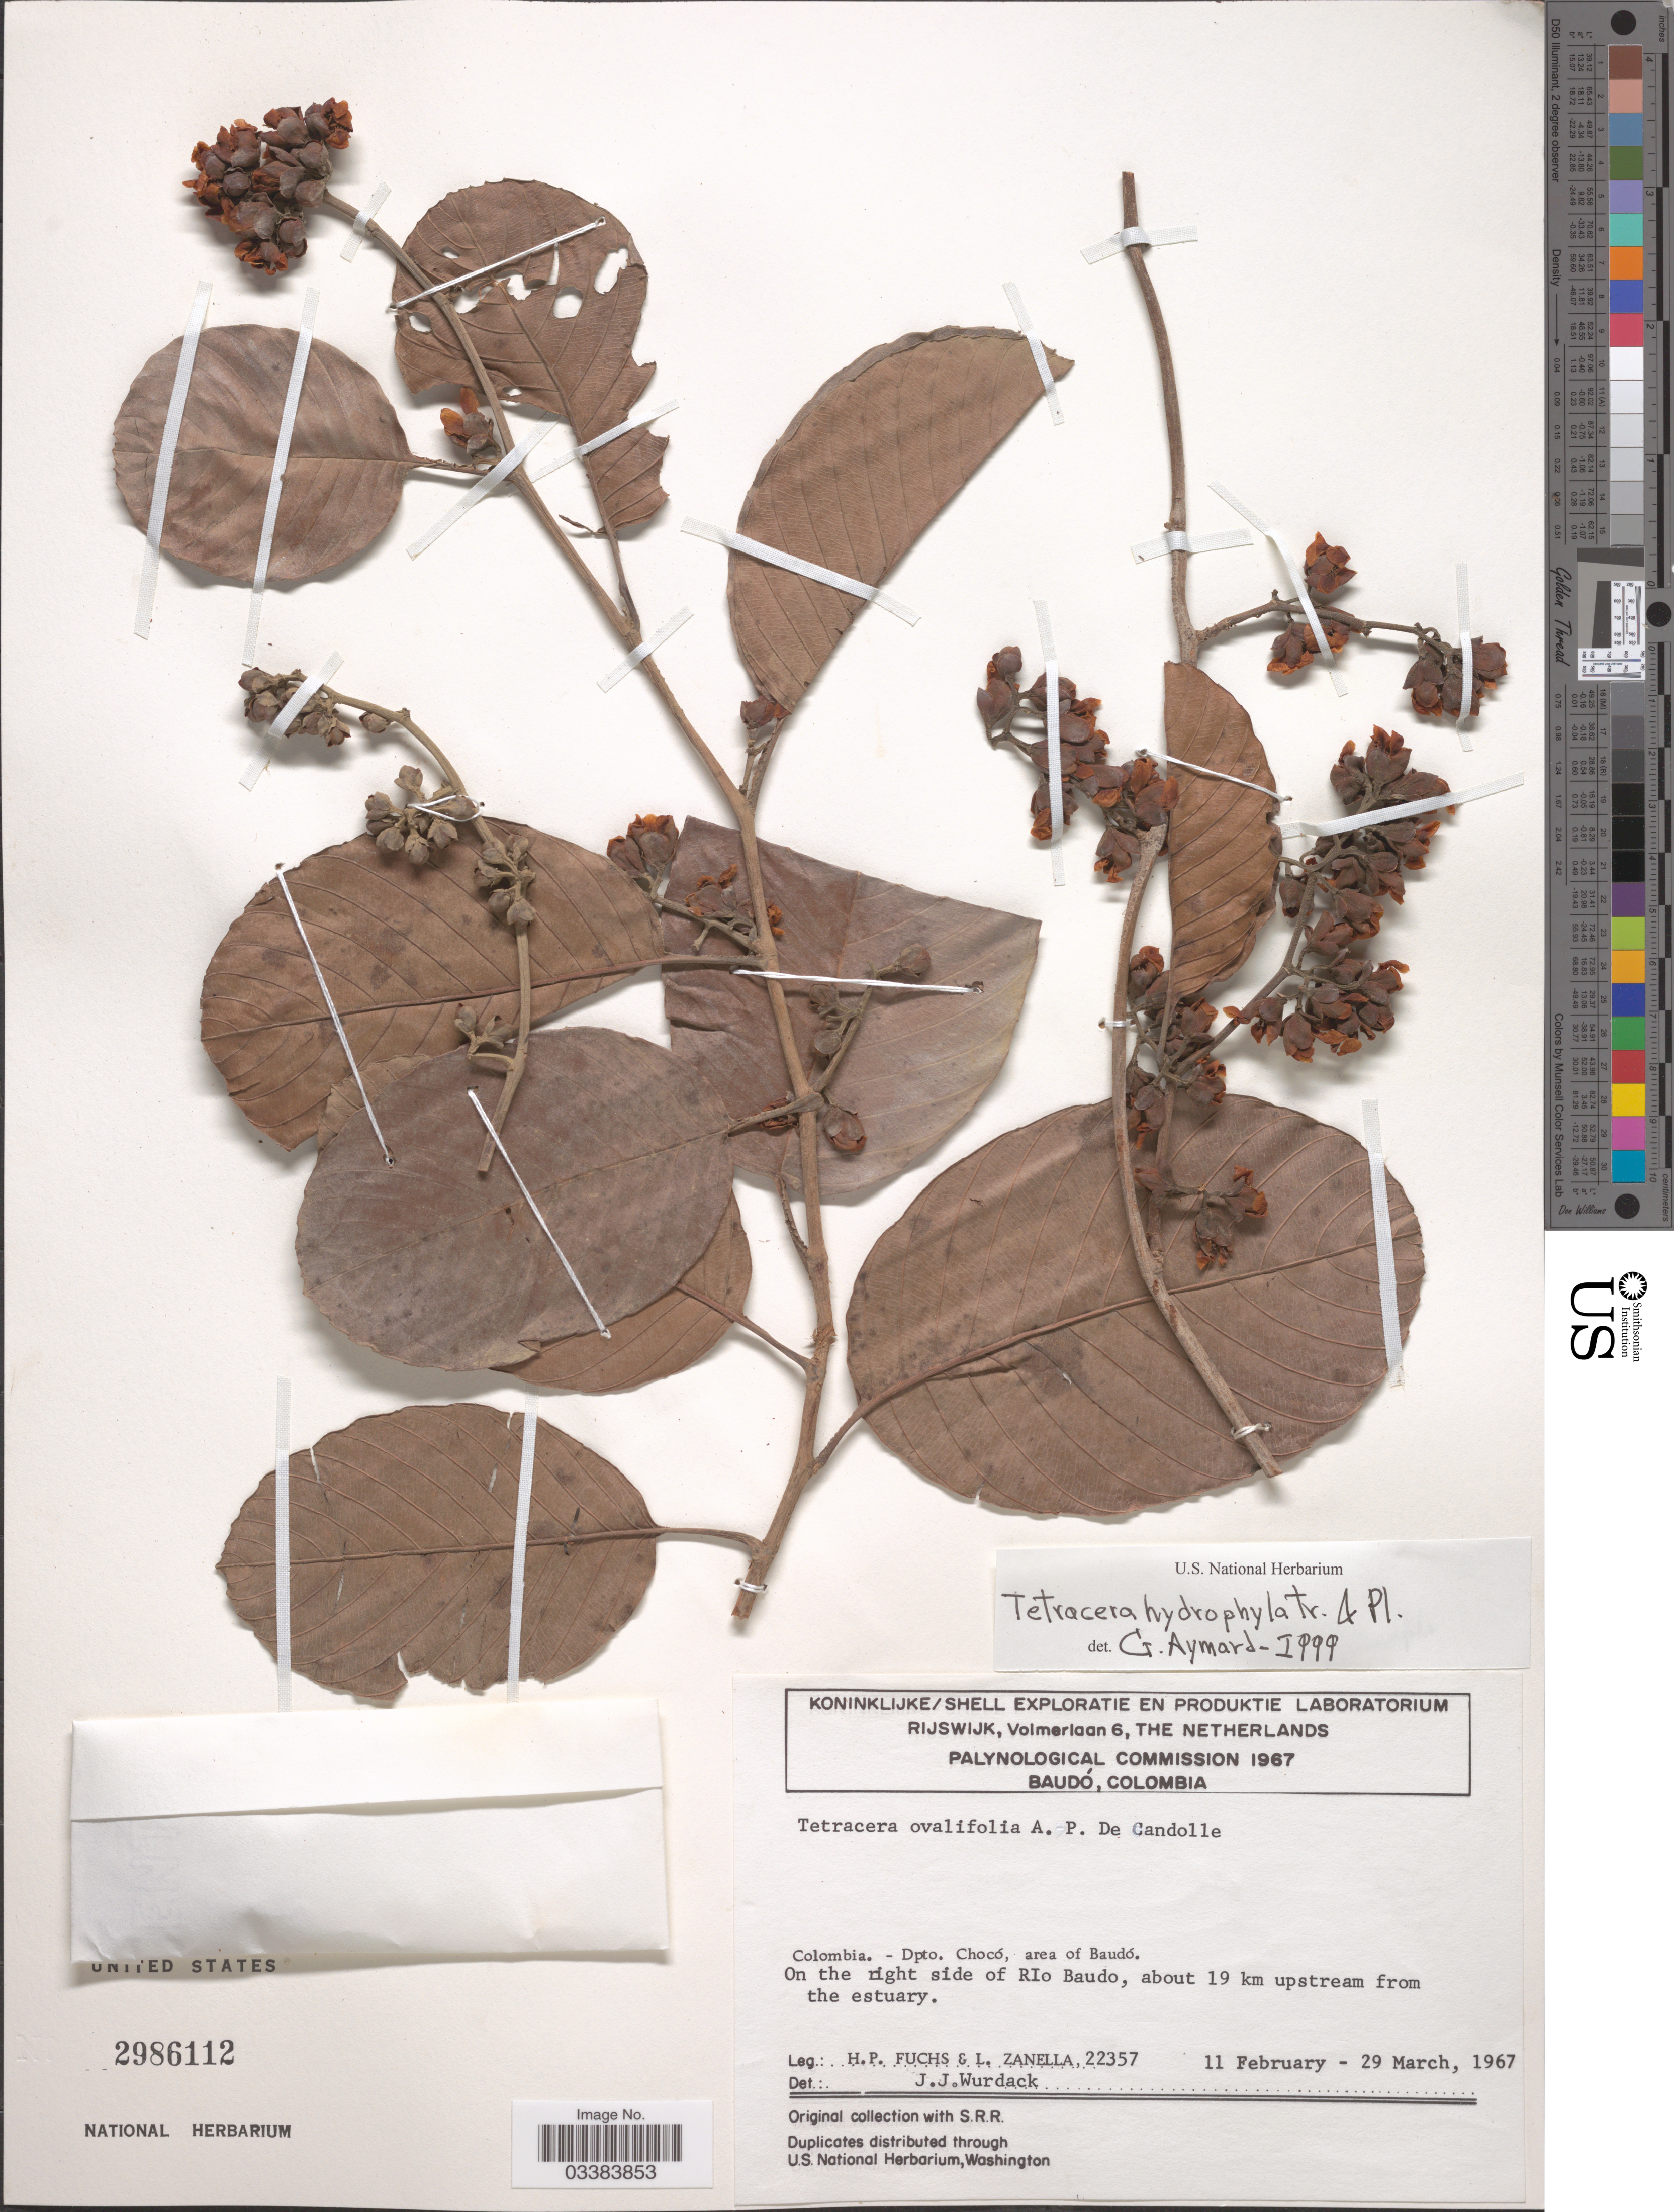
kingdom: Plantae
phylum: Tracheophyta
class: Magnoliopsida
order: Dilleniales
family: Dilleniaceae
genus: Tetracera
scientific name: Tetracera hydrophila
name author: Triana & Planch.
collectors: H. P. Fuchs & L. Zanella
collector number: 22357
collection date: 1967-02-11/1967-03-29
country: Colombia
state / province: Chocó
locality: Dpto. Chocó, area of Baudó. On the right side of Rio Baudo, about 19 km upstream from the estuary.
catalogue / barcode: US 2986112